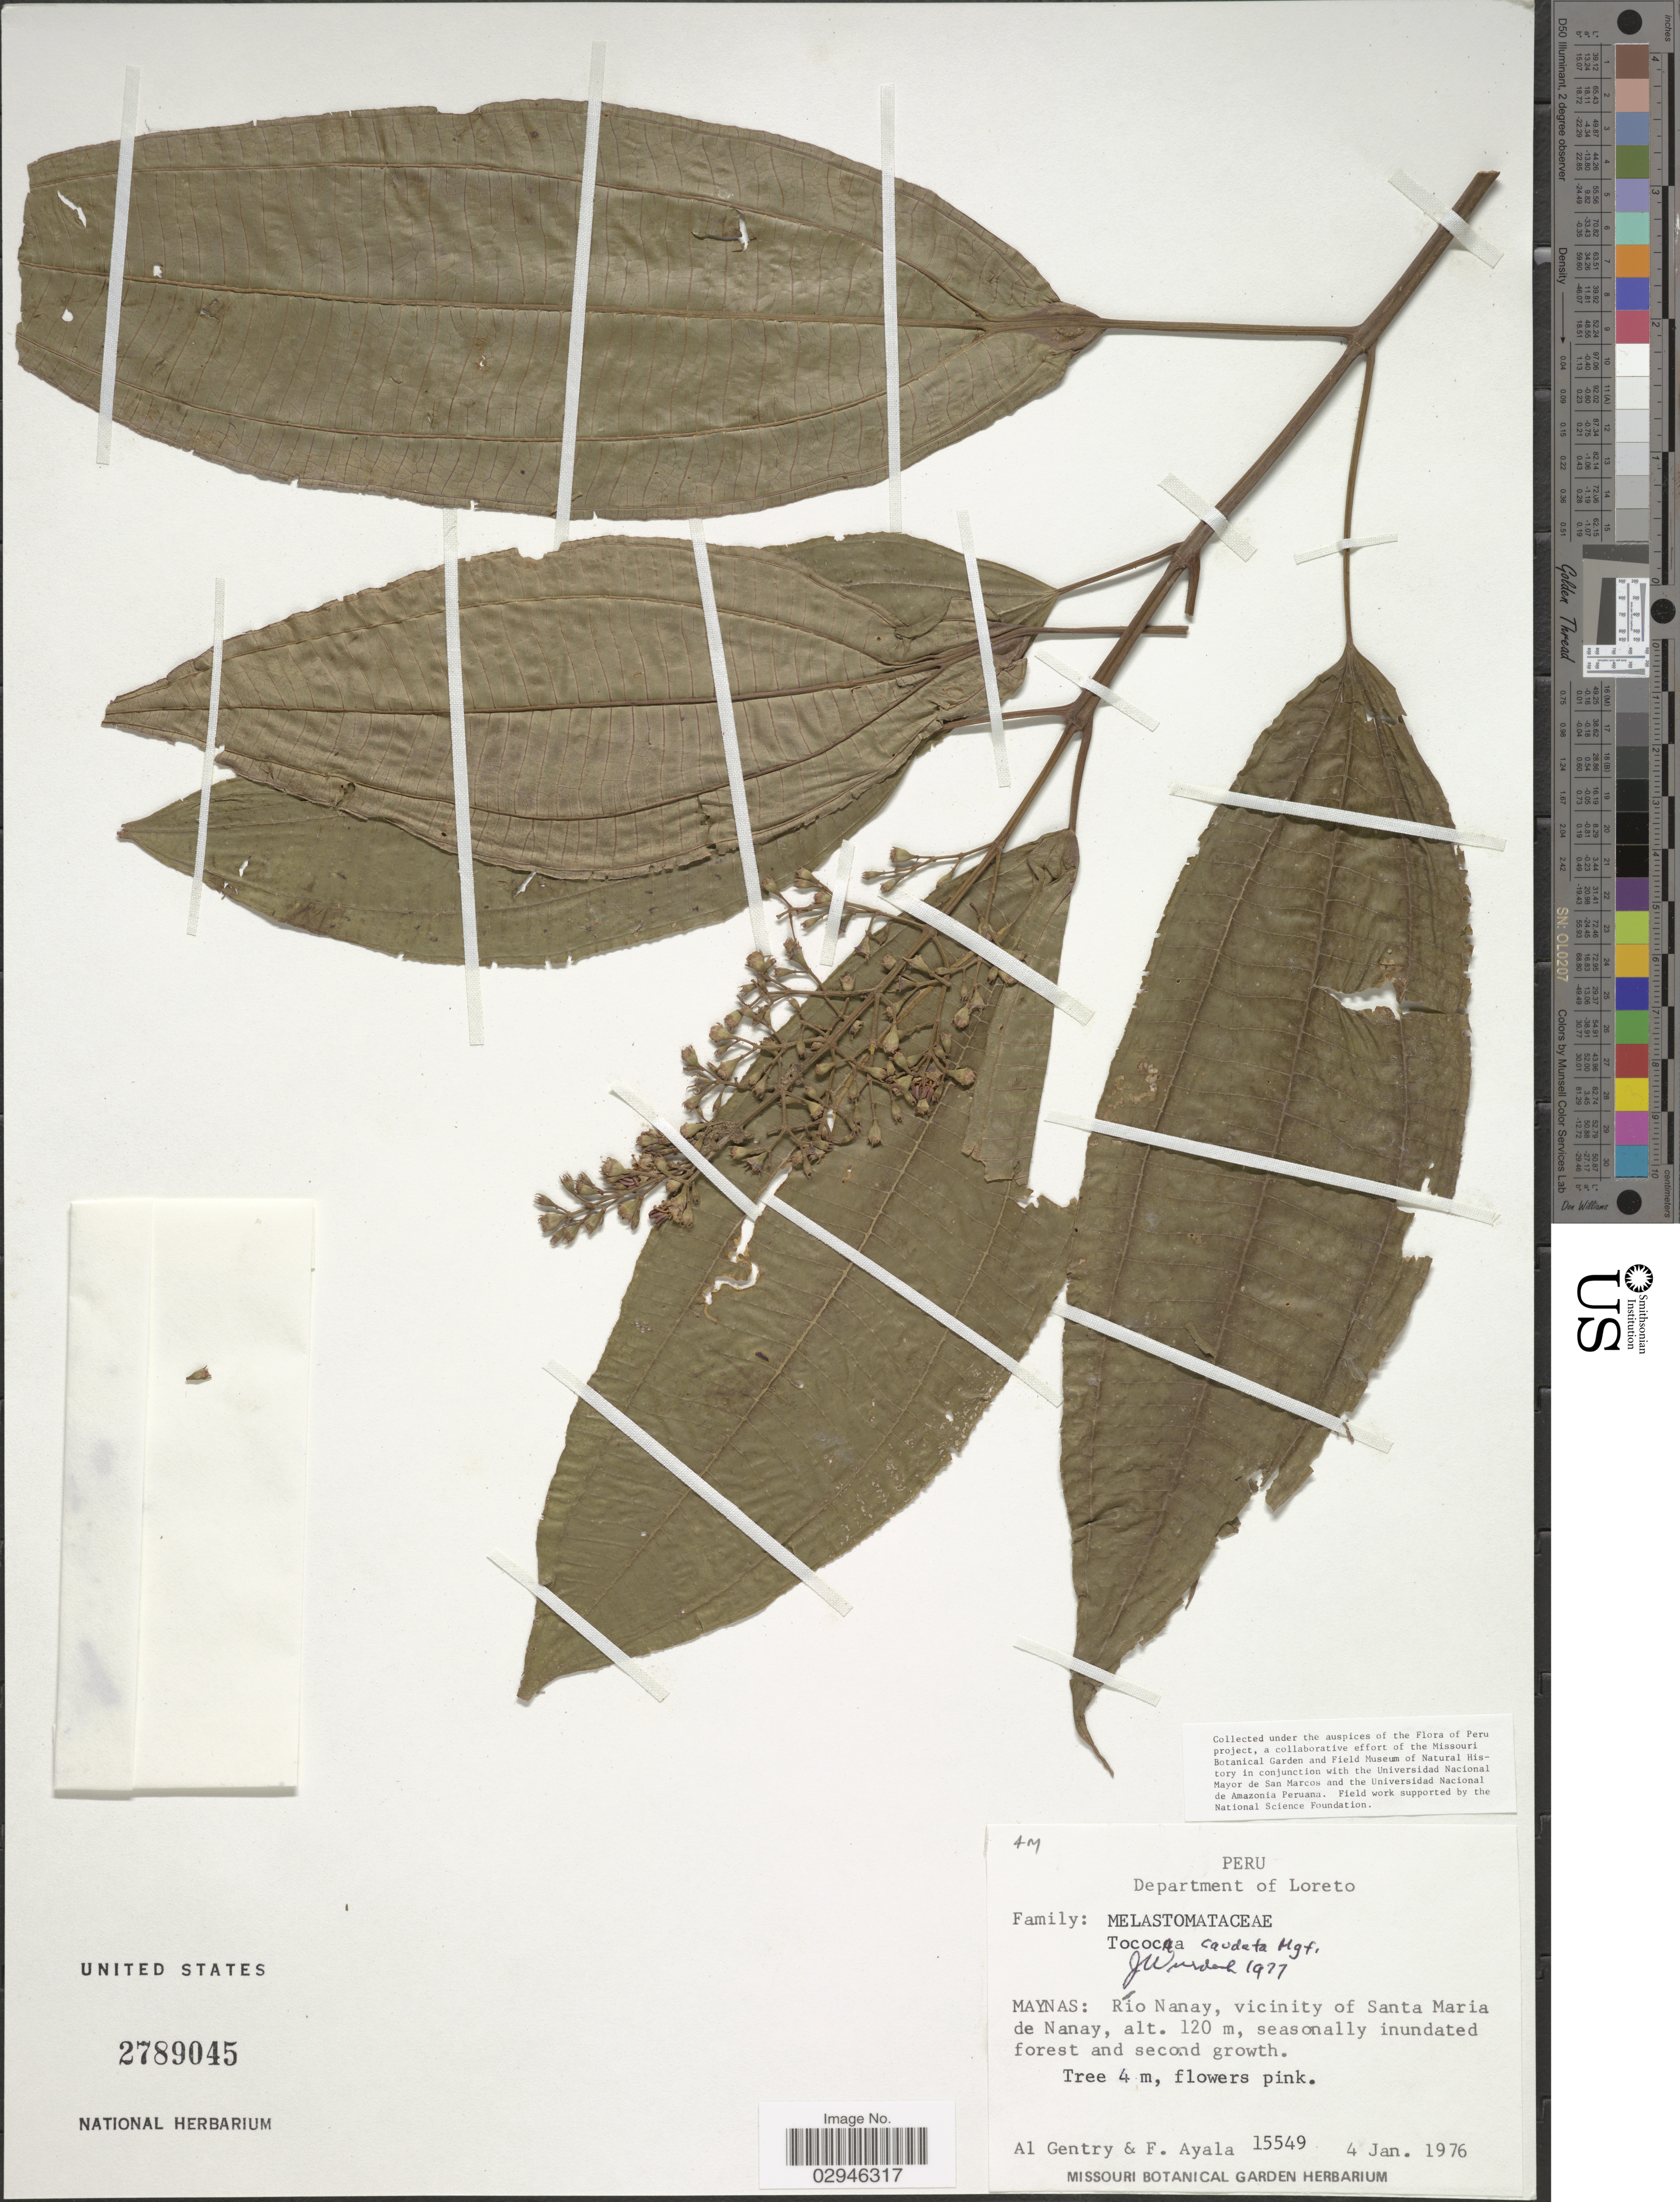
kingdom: Plantae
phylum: Tracheophyta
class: Magnoliopsida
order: Myrtales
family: Melastomataceae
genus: Tococa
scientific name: Tococa caudata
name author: Markgr.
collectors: A. H. Gentry & F. Ayala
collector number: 15549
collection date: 1976-01-04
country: Peru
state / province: Loreto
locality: Department of Loreto, Maynas: Río Nanay, vicinity of Santa Maria de Nanay.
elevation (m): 120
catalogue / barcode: US 2789045